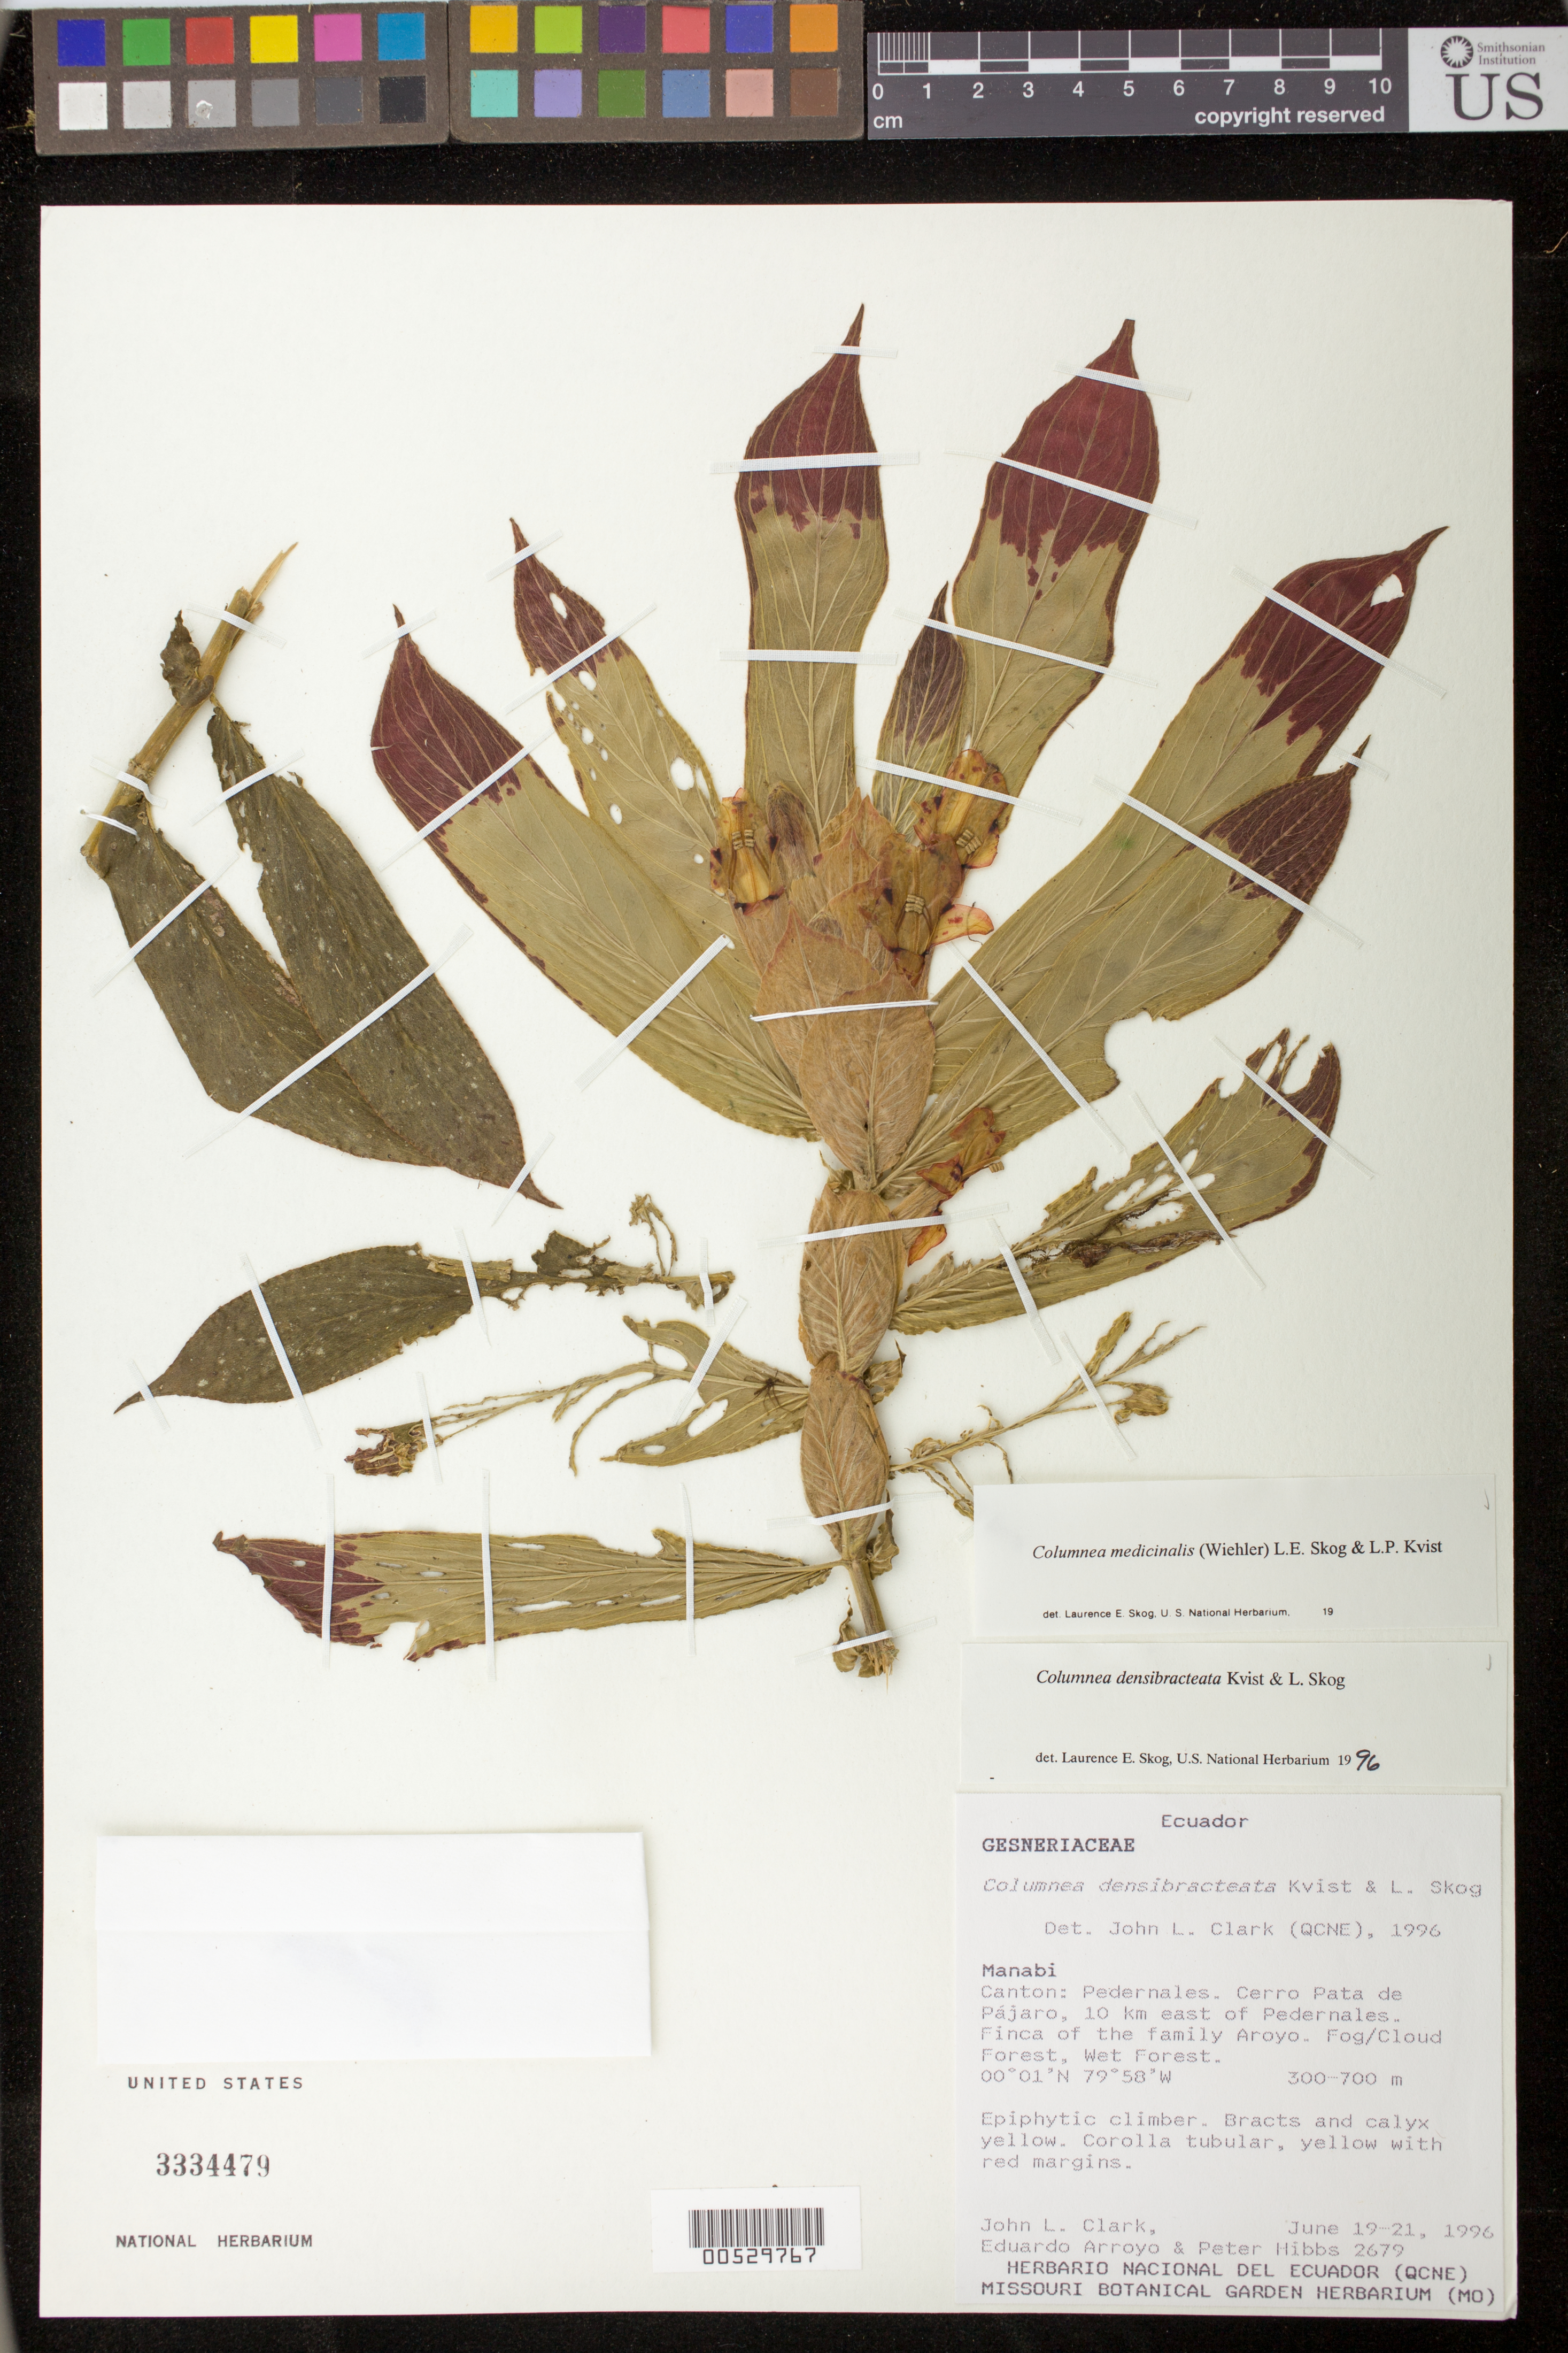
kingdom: Plantae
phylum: Tracheophyta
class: Magnoliopsida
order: Lamiales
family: Gesneriaceae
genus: Columnea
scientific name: Columnea medicinalis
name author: (Wiehler) L.E. Skog & L.P. Kvist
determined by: Skog, Laurence E.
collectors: J. L. Clark, E. Arroyo & P. Hibbs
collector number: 2679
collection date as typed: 19-21 Jun 1996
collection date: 1996-06-19/1996-06-21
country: Ecuador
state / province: Manabí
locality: Canton Pedernales, Cerro Pata de Pájaro, 10 km E of Pedernales, Finca of the family Aroyo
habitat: Fog/cloud forest, wet forest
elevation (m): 300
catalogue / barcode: US 3334479